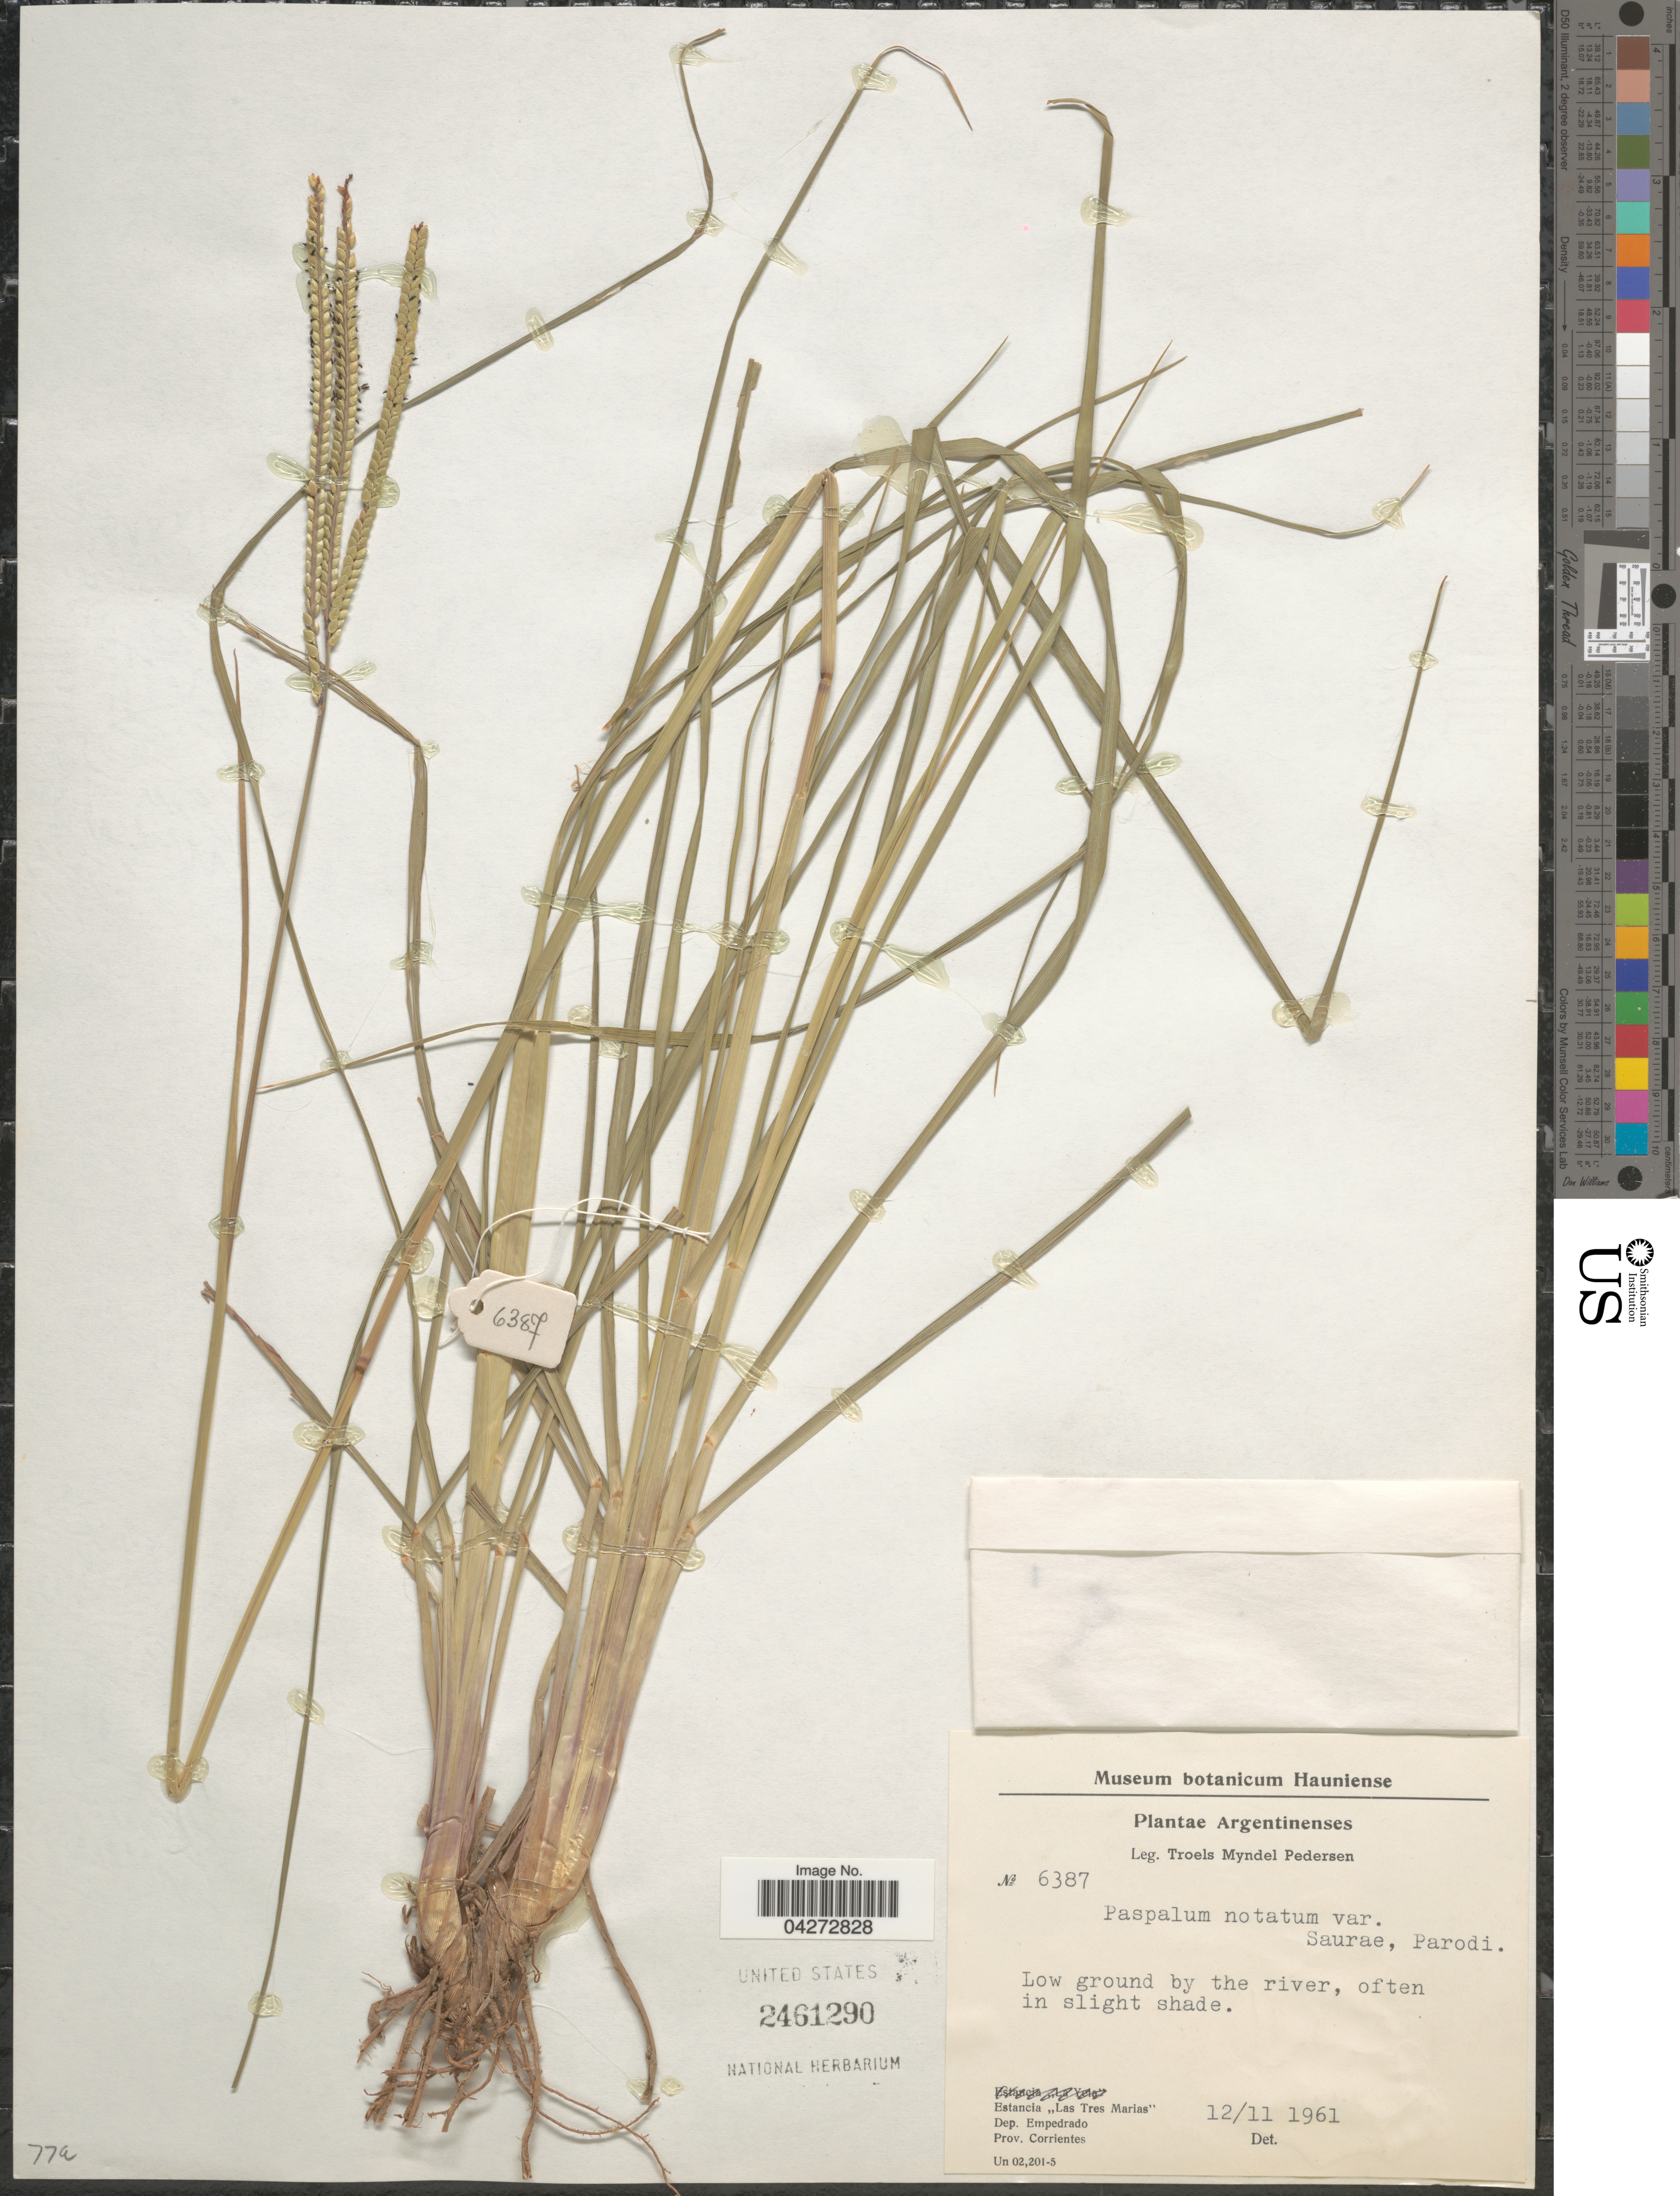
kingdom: Plantae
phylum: Tracheophyta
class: Liliopsida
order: Poales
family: Poaceae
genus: Paspalum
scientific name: Paspalum notatum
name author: Flüggé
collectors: T. Pederson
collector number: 6387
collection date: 1961-11-12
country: Argentina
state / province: Corrientes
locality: Estancia "Las Tres Marias". Dep. Empedrado. Prov. Corrientes.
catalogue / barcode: US 2461290